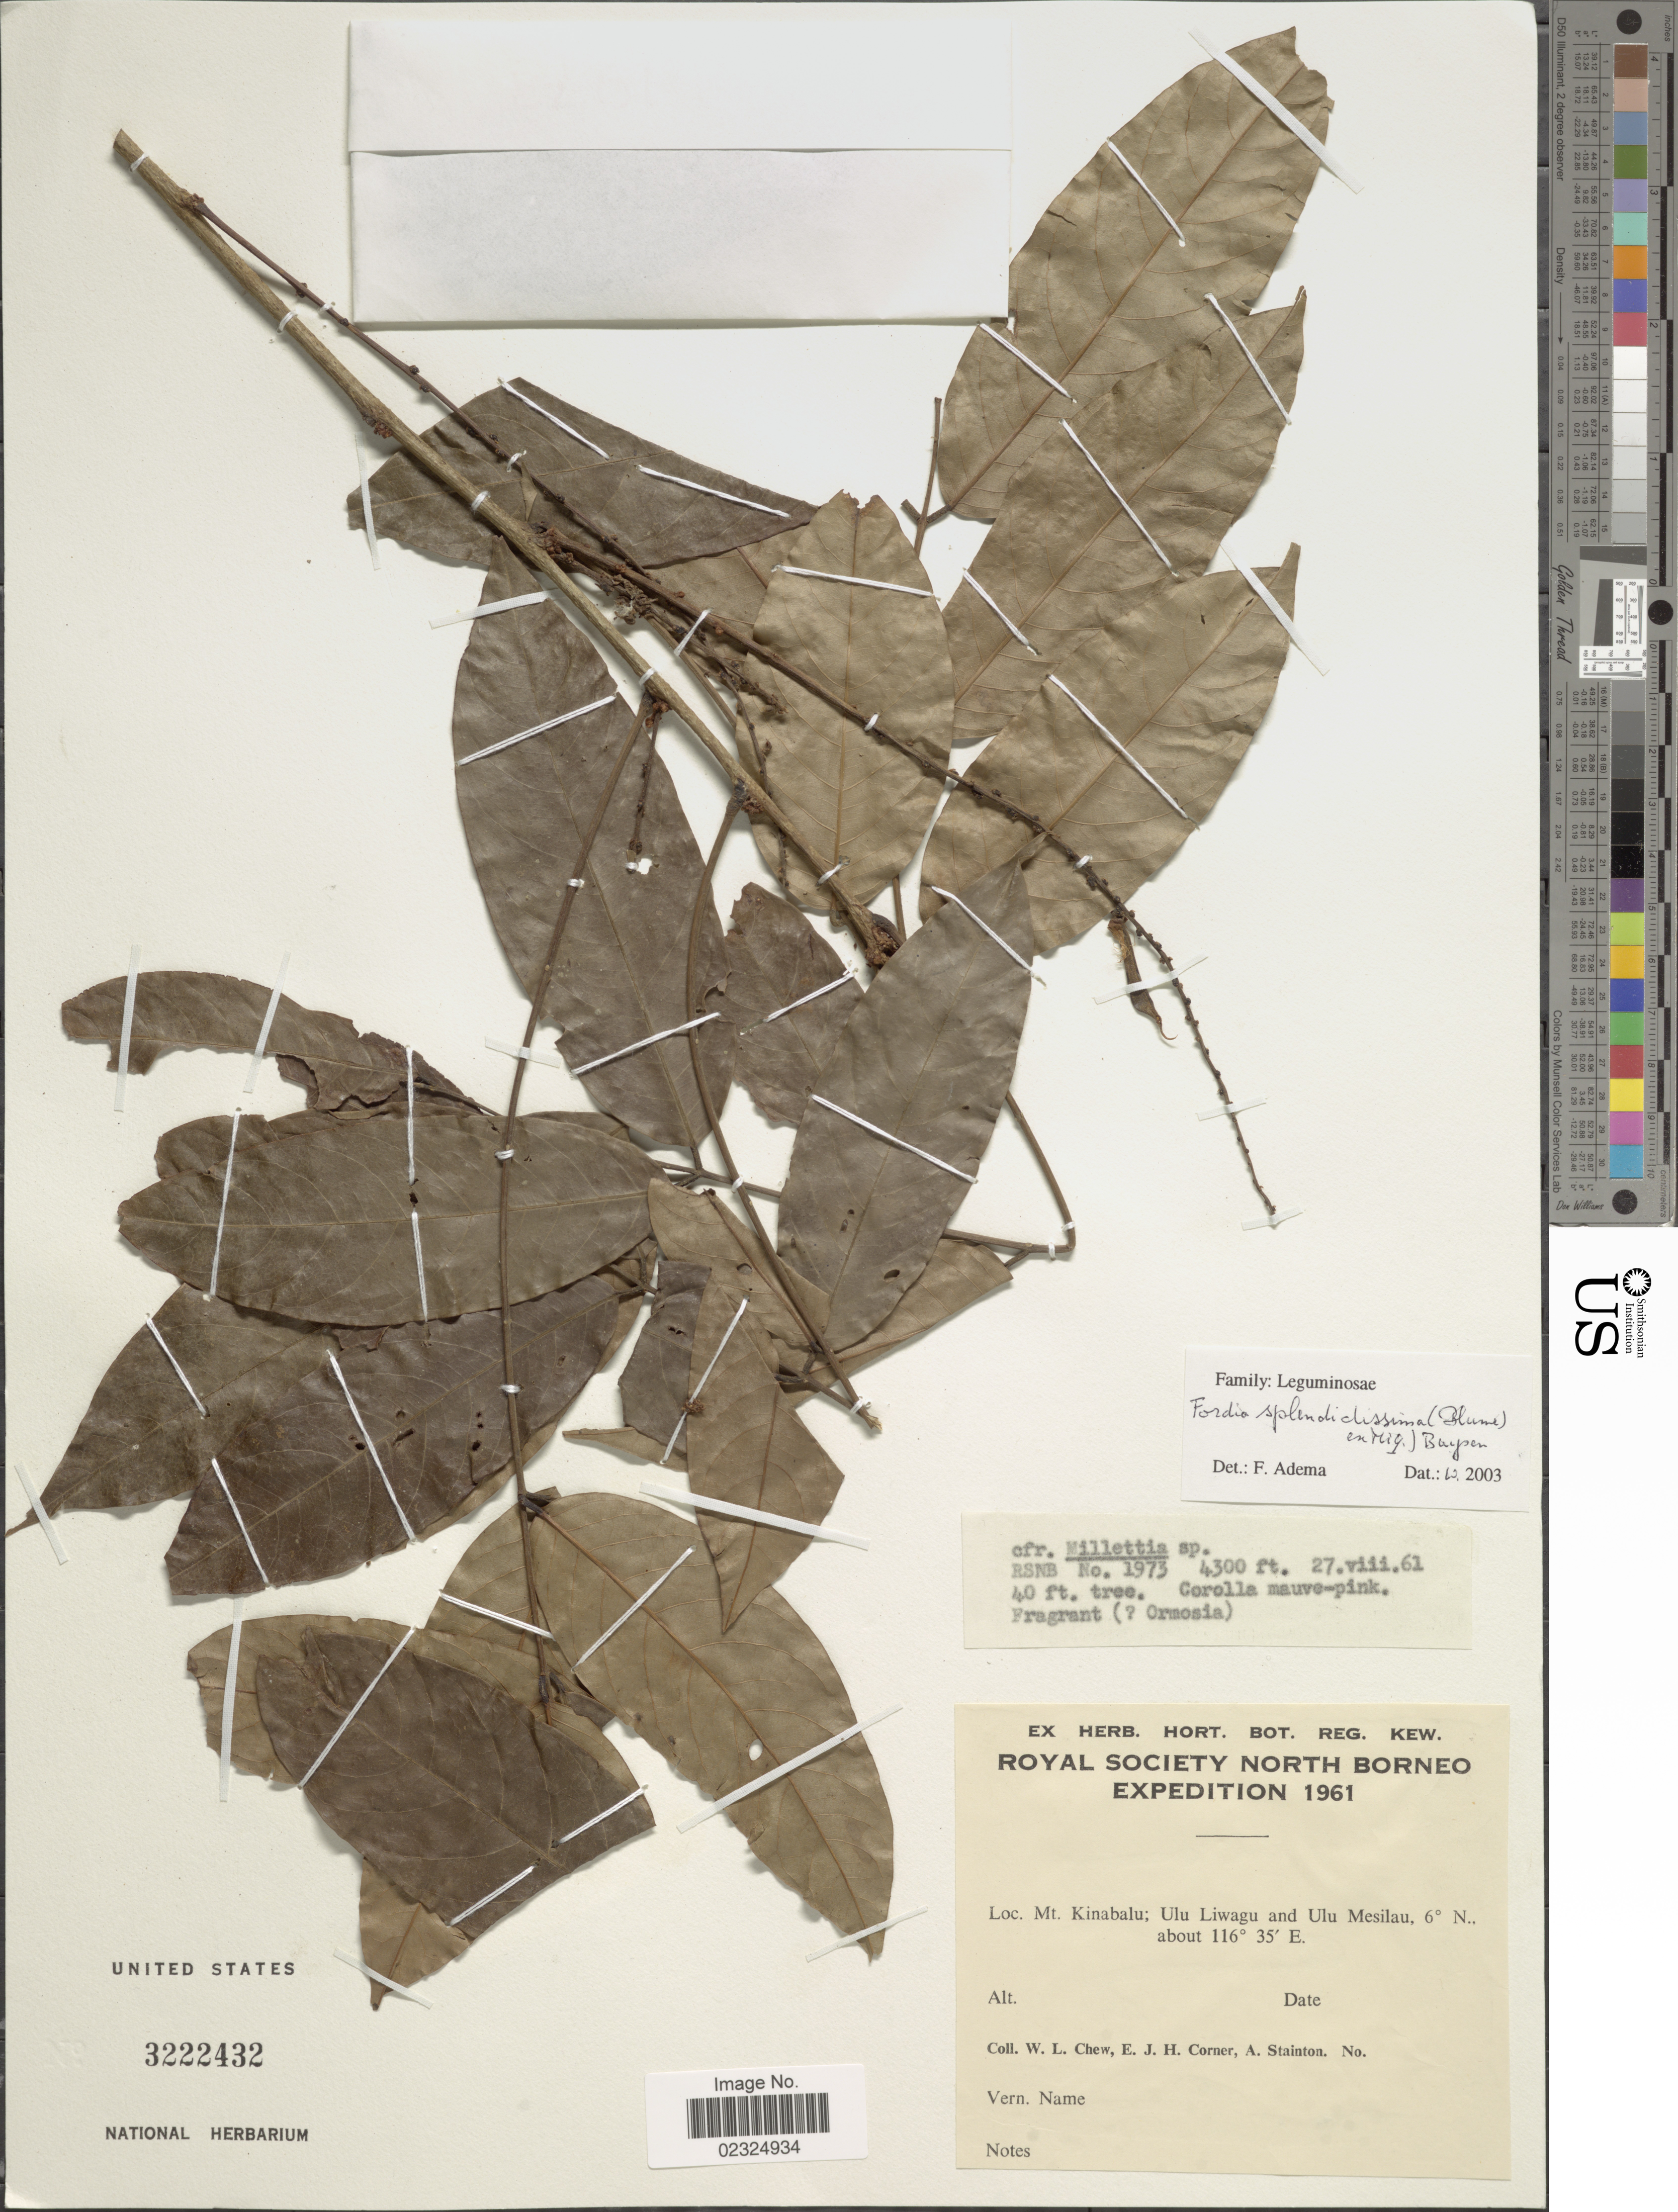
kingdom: Plantae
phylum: Tracheophyta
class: Magnoliopsida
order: Fabales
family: Fabaceae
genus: Fordia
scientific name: Fordia splendidissima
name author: (Blume ex Miq.) Buysen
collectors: W. Chew, E. Corner & A. Stainton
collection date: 1961-08-27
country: Malaysia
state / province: Sabah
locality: Royal Society North Borneo, Mt. Kinabalu; Ulu Liwagu and Ulu Mesilau.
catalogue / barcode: US 3222432